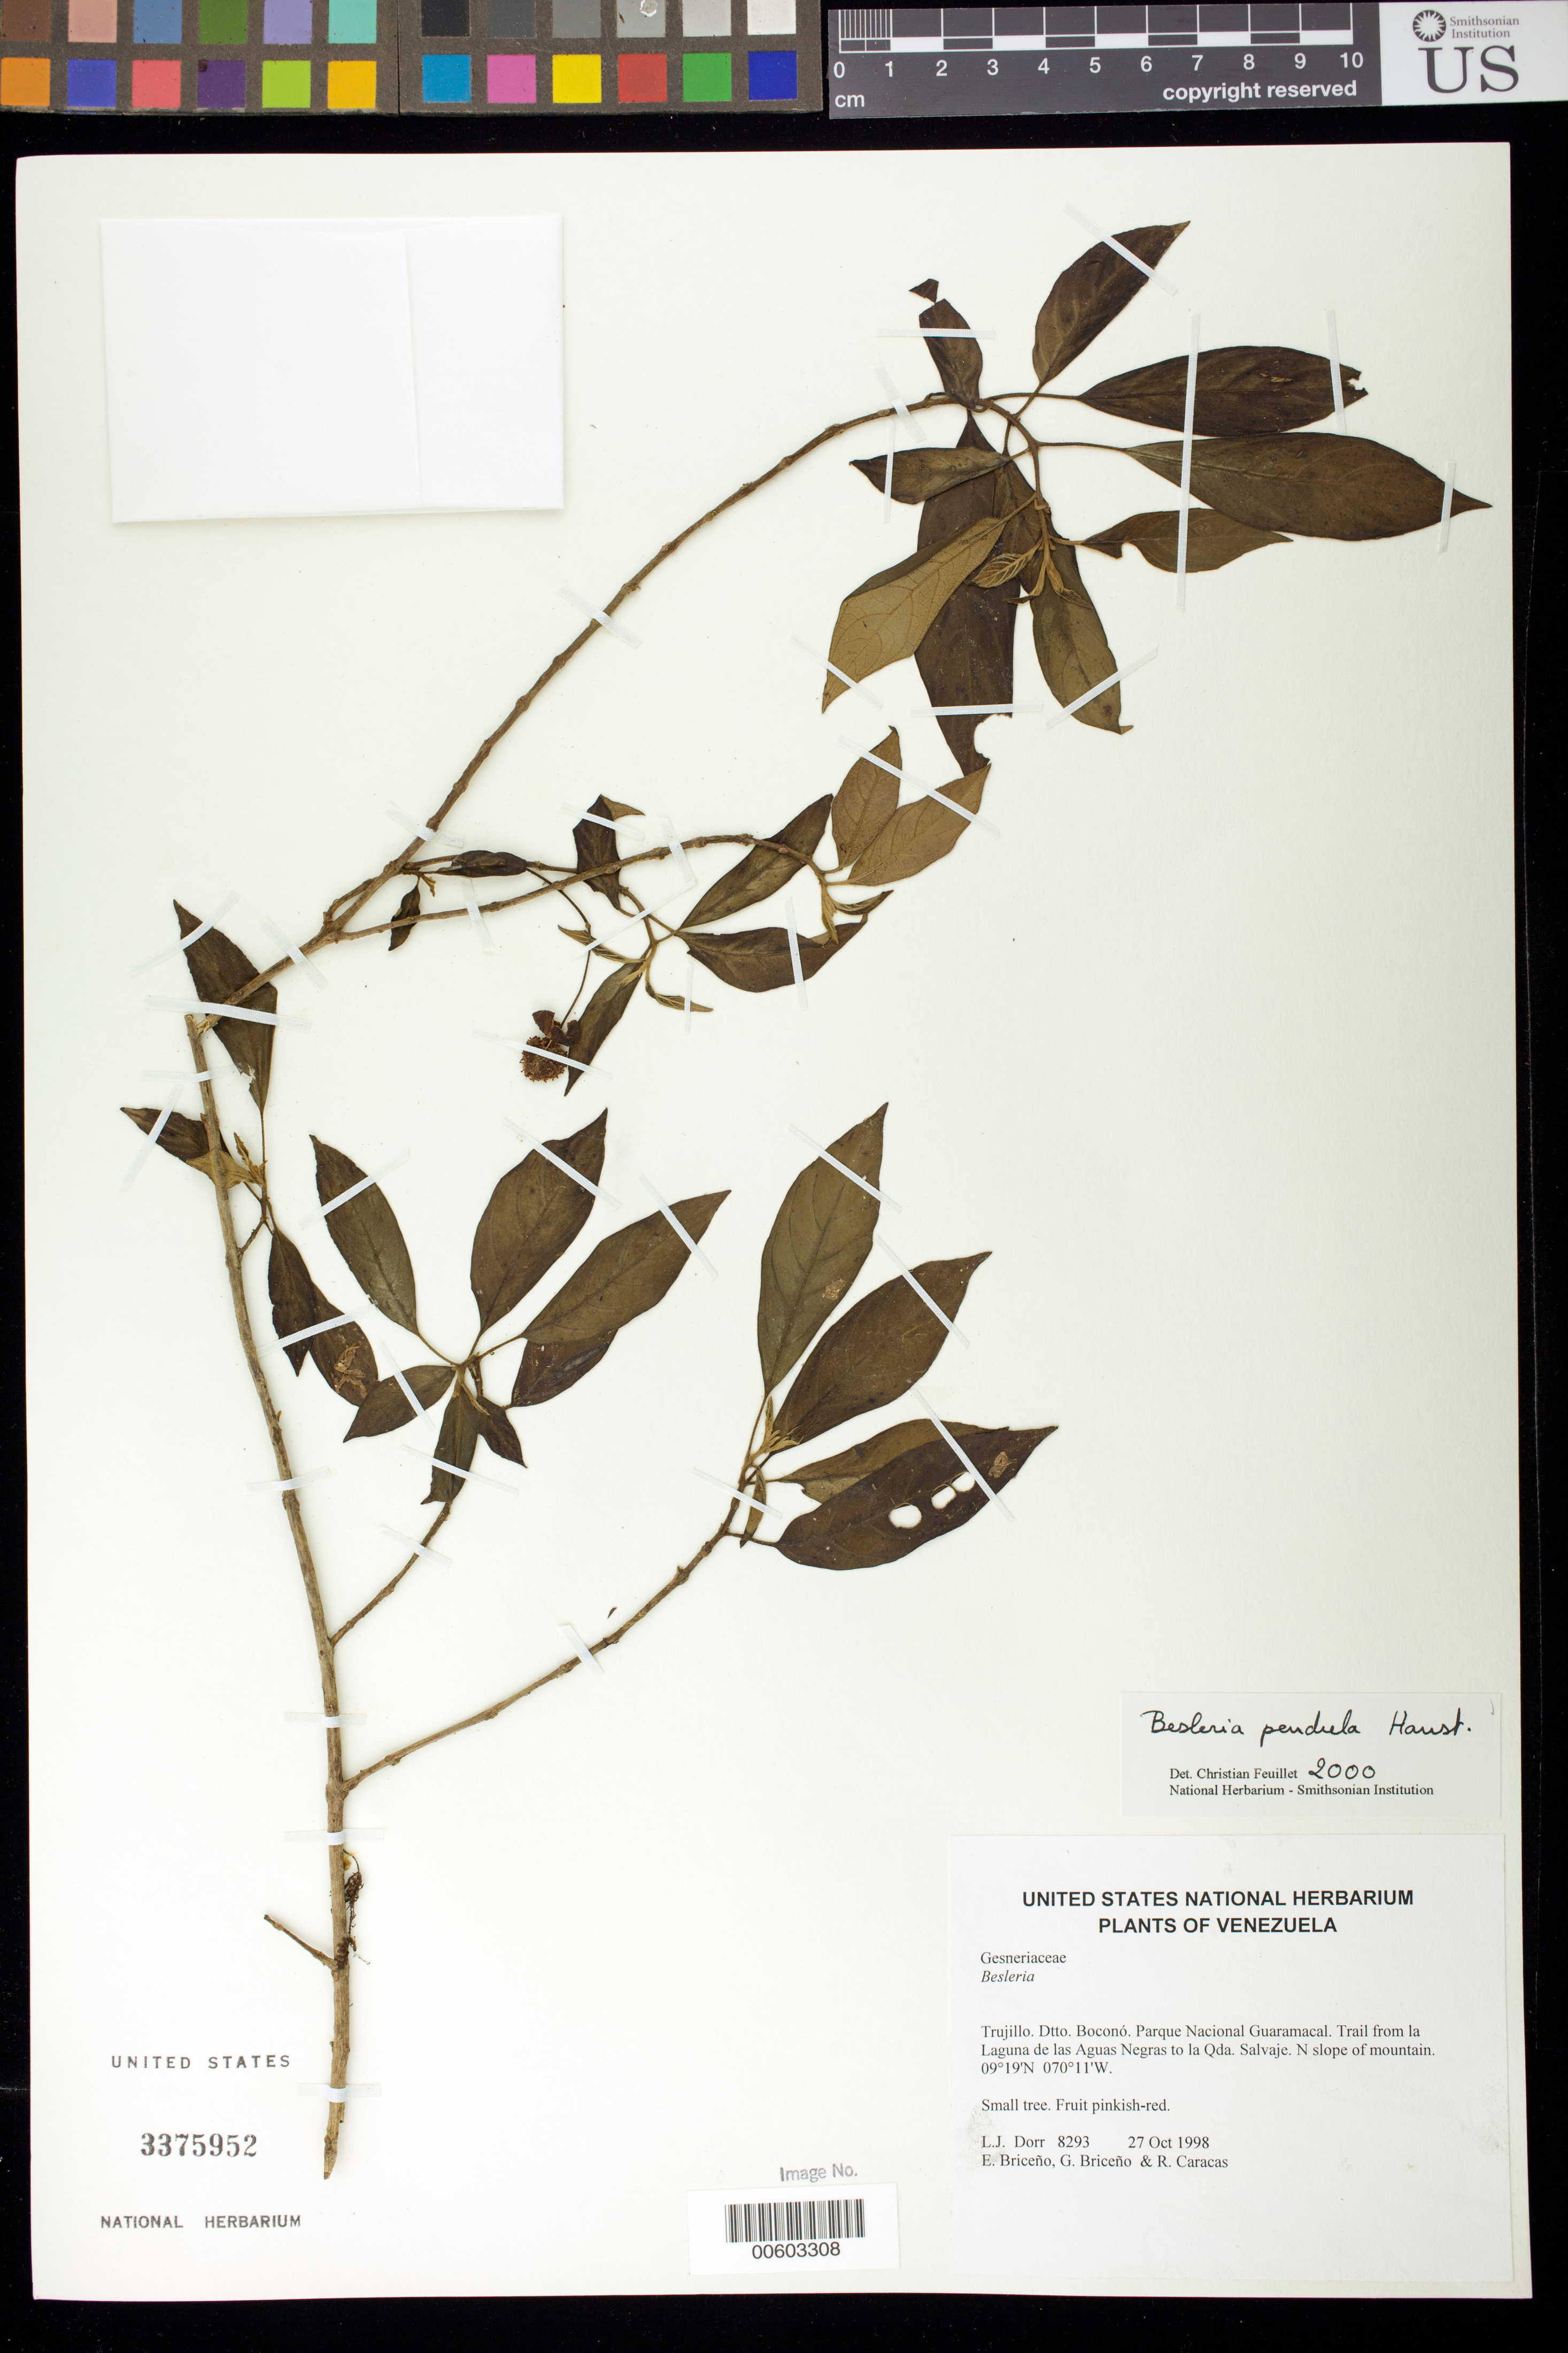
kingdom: Plantae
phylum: Tracheophyta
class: Magnoliopsida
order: Lamiales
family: Gesneriaceae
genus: Besleria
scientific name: Besleria pendula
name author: Hanst.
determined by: Feuillet, C.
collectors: L. J. Dorr, E. Briceño, G. Briceño & R. Caracas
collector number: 8293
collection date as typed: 27 Oct 1998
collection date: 1998-10-27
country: Venezuela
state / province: Trujillo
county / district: Boconó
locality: Parque Nacional Guaramacal. Trail from la Laguna de las Aguas Negras to la Qda. Salvaje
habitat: N slope of mountain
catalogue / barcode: US 3375952